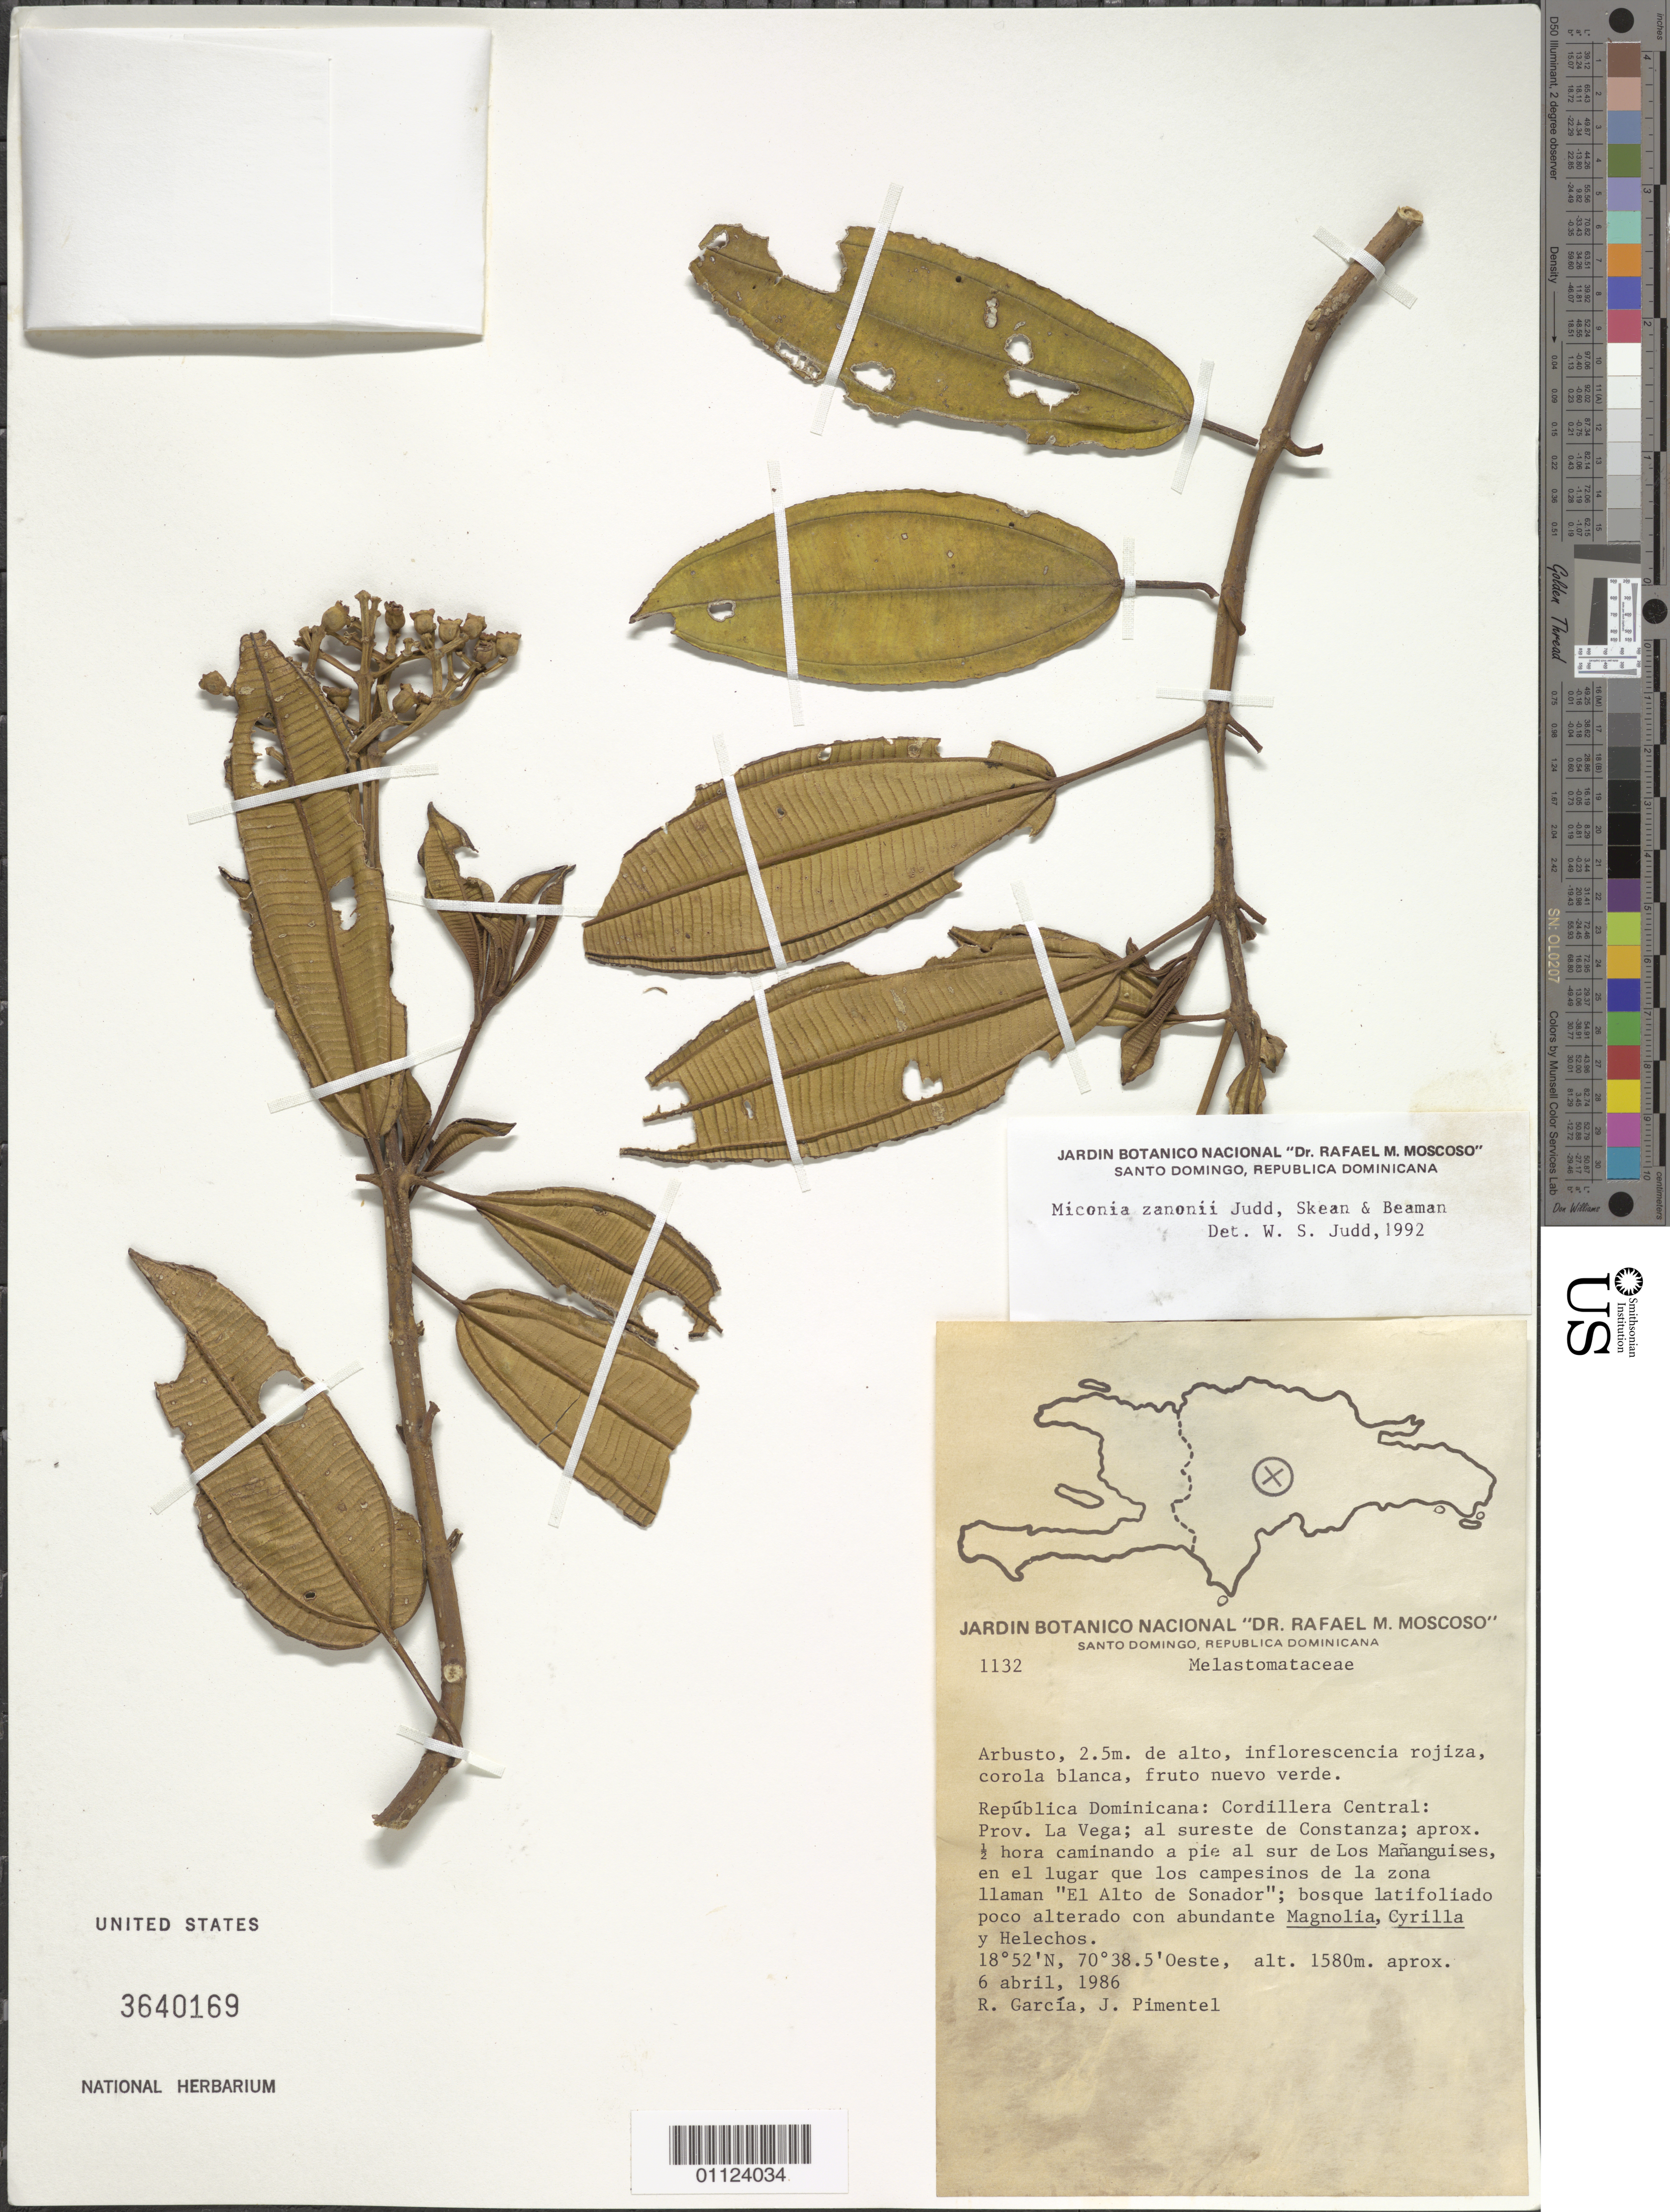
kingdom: Plantae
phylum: Tracheophyta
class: Magnoliopsida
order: Myrtales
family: Melastomataceae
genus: Miconia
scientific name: Miconia zanonii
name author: Judd & et al.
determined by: Veloz, A.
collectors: R. G. García & J. Pimentel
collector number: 1132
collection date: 1986-04-06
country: Dominican Republic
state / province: La Vega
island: Hispaniola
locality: Cordillera Central, al sureste de Constanza, approx. 0.5 hora caminando a pie al sur de Los Mañanguises.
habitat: Bosque latifoliado poco alterado con abundante magnolia, Cyrilla, y Helechos.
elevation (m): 1580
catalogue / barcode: US 3640169